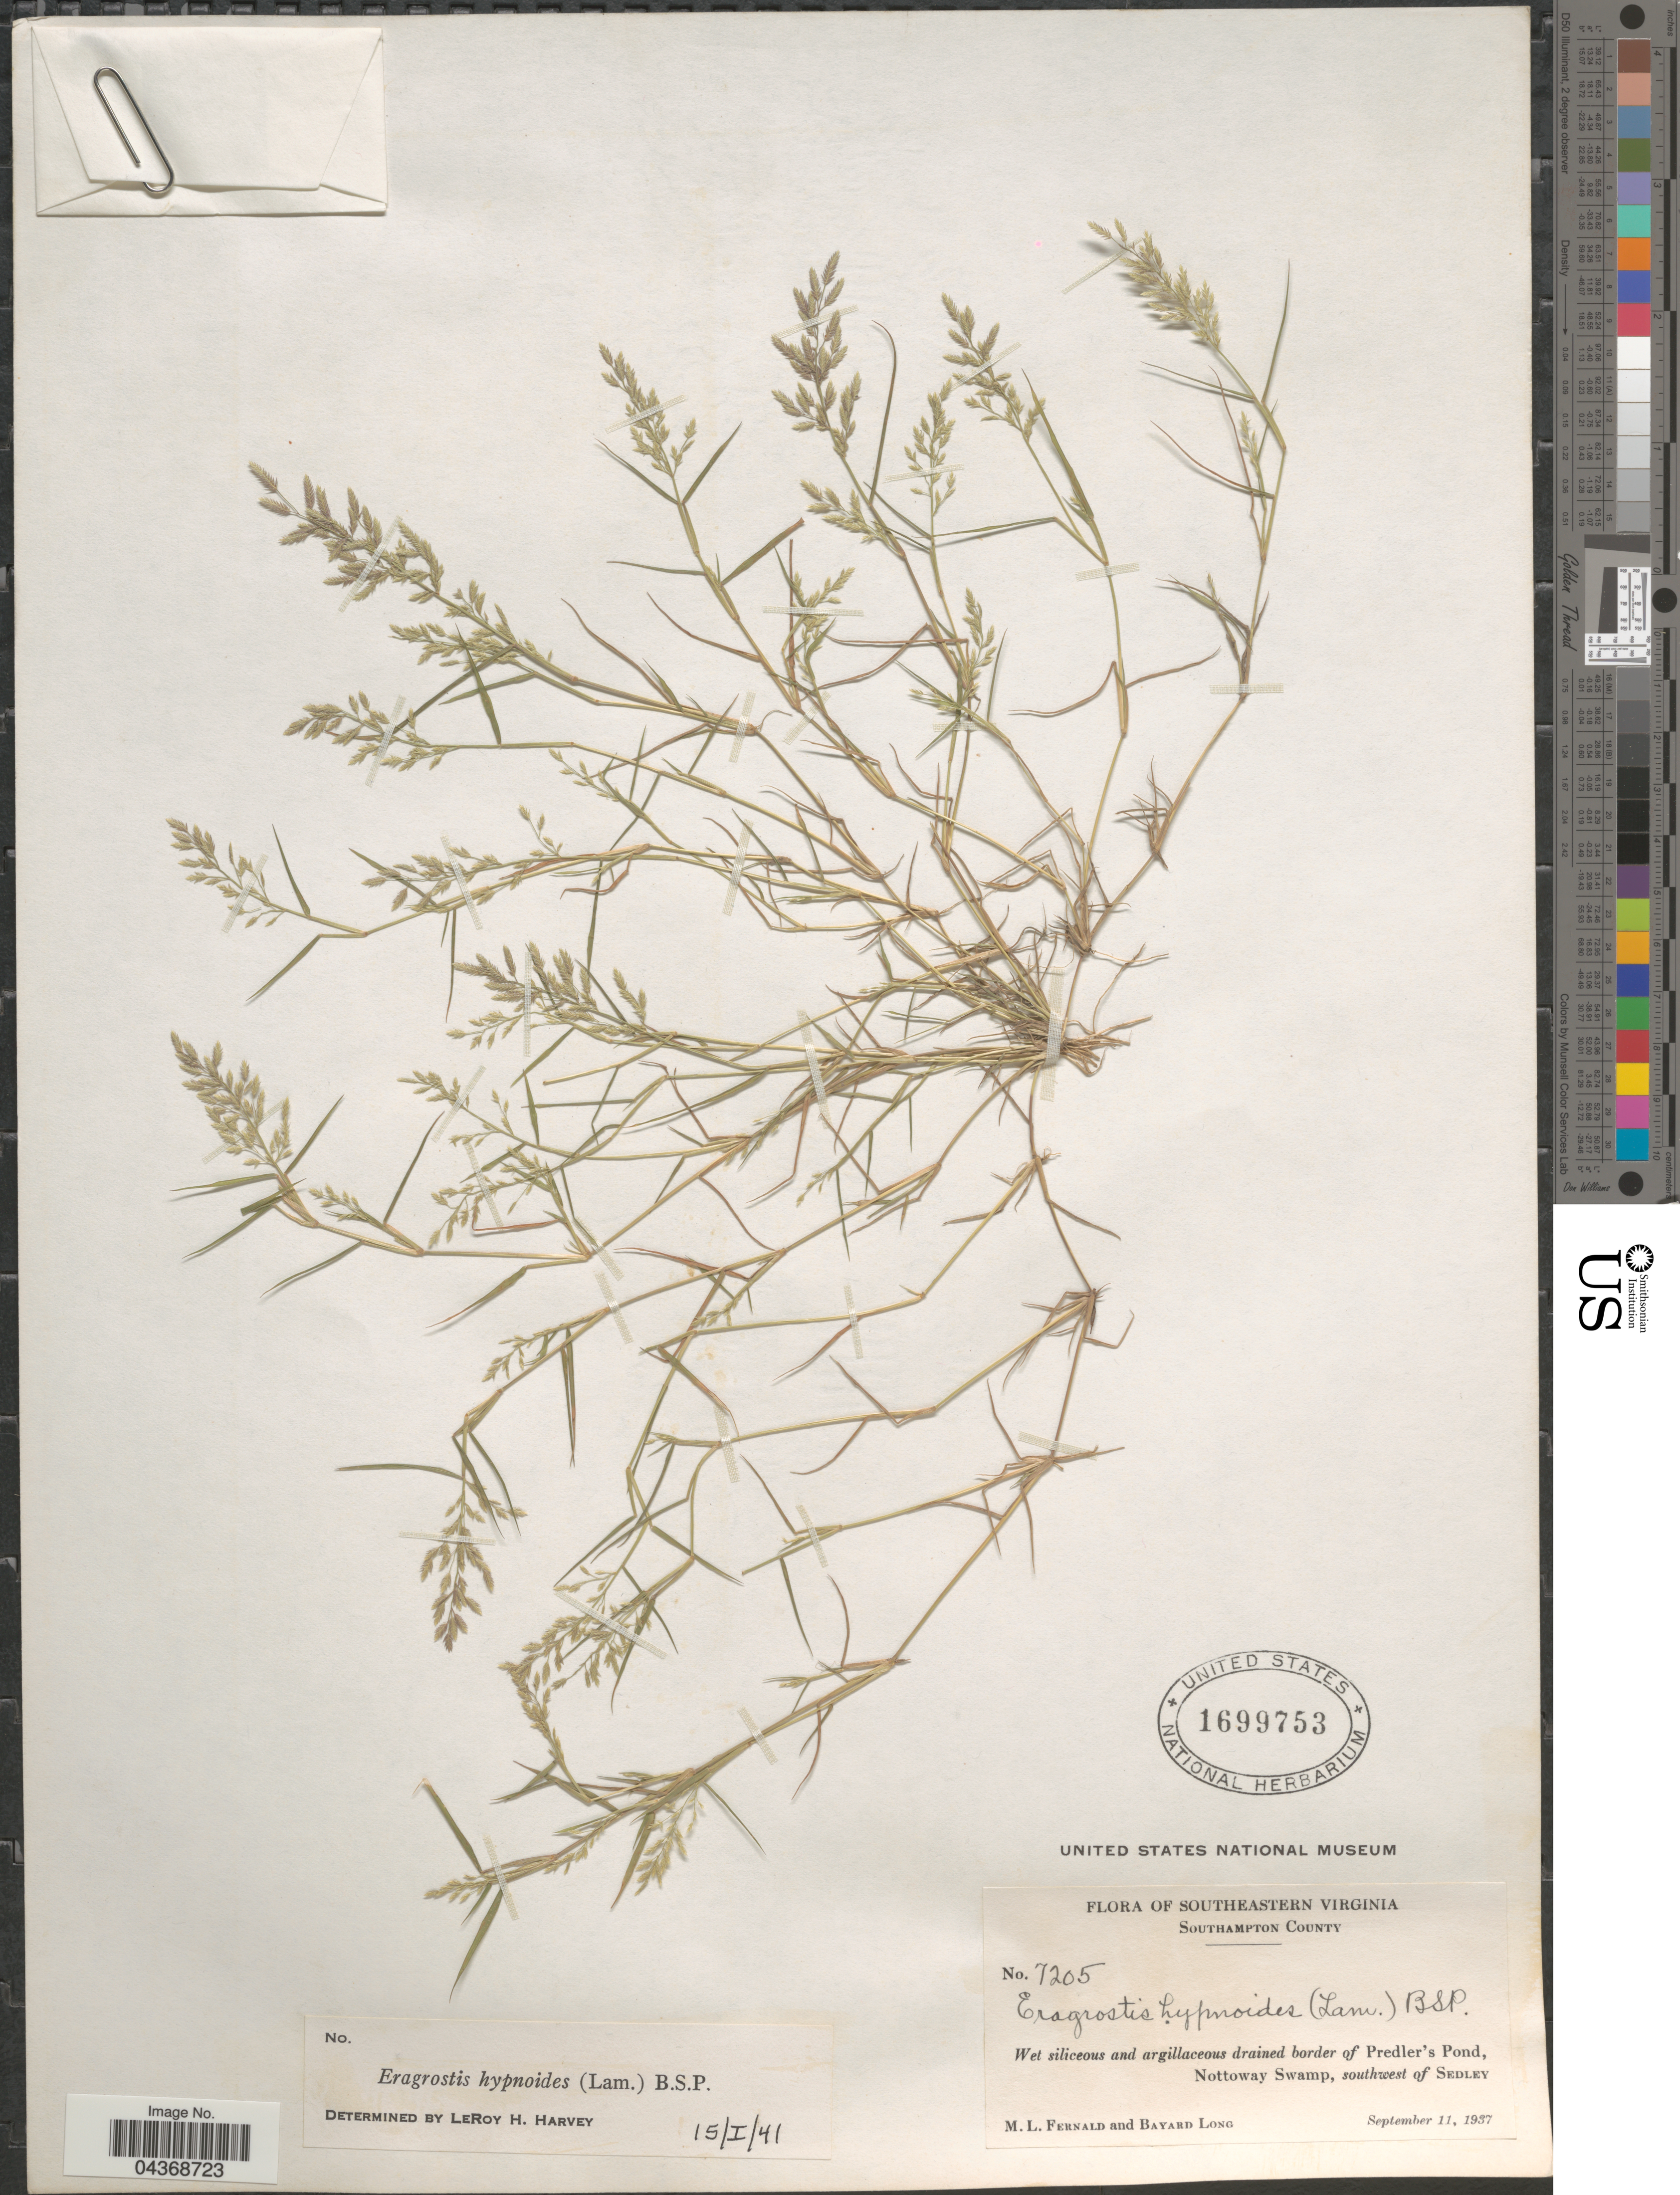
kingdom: Plantae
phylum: Tracheophyta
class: Liliopsida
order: Poales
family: Poaceae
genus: Eragrostis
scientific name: Eragrostis hypnoides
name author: (Lam.) Britton, Stearns & Poggenb.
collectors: M. L. Fernald & B. Long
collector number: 7205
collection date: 1937-09-11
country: United States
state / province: Virginia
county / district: Southampton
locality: Southeastern Virginia. Southampton County. Wet siliceous and argillaceous drained border of Predler's Pond, Nottoway Swamp, southwest of Sedley.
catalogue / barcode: US 1699753